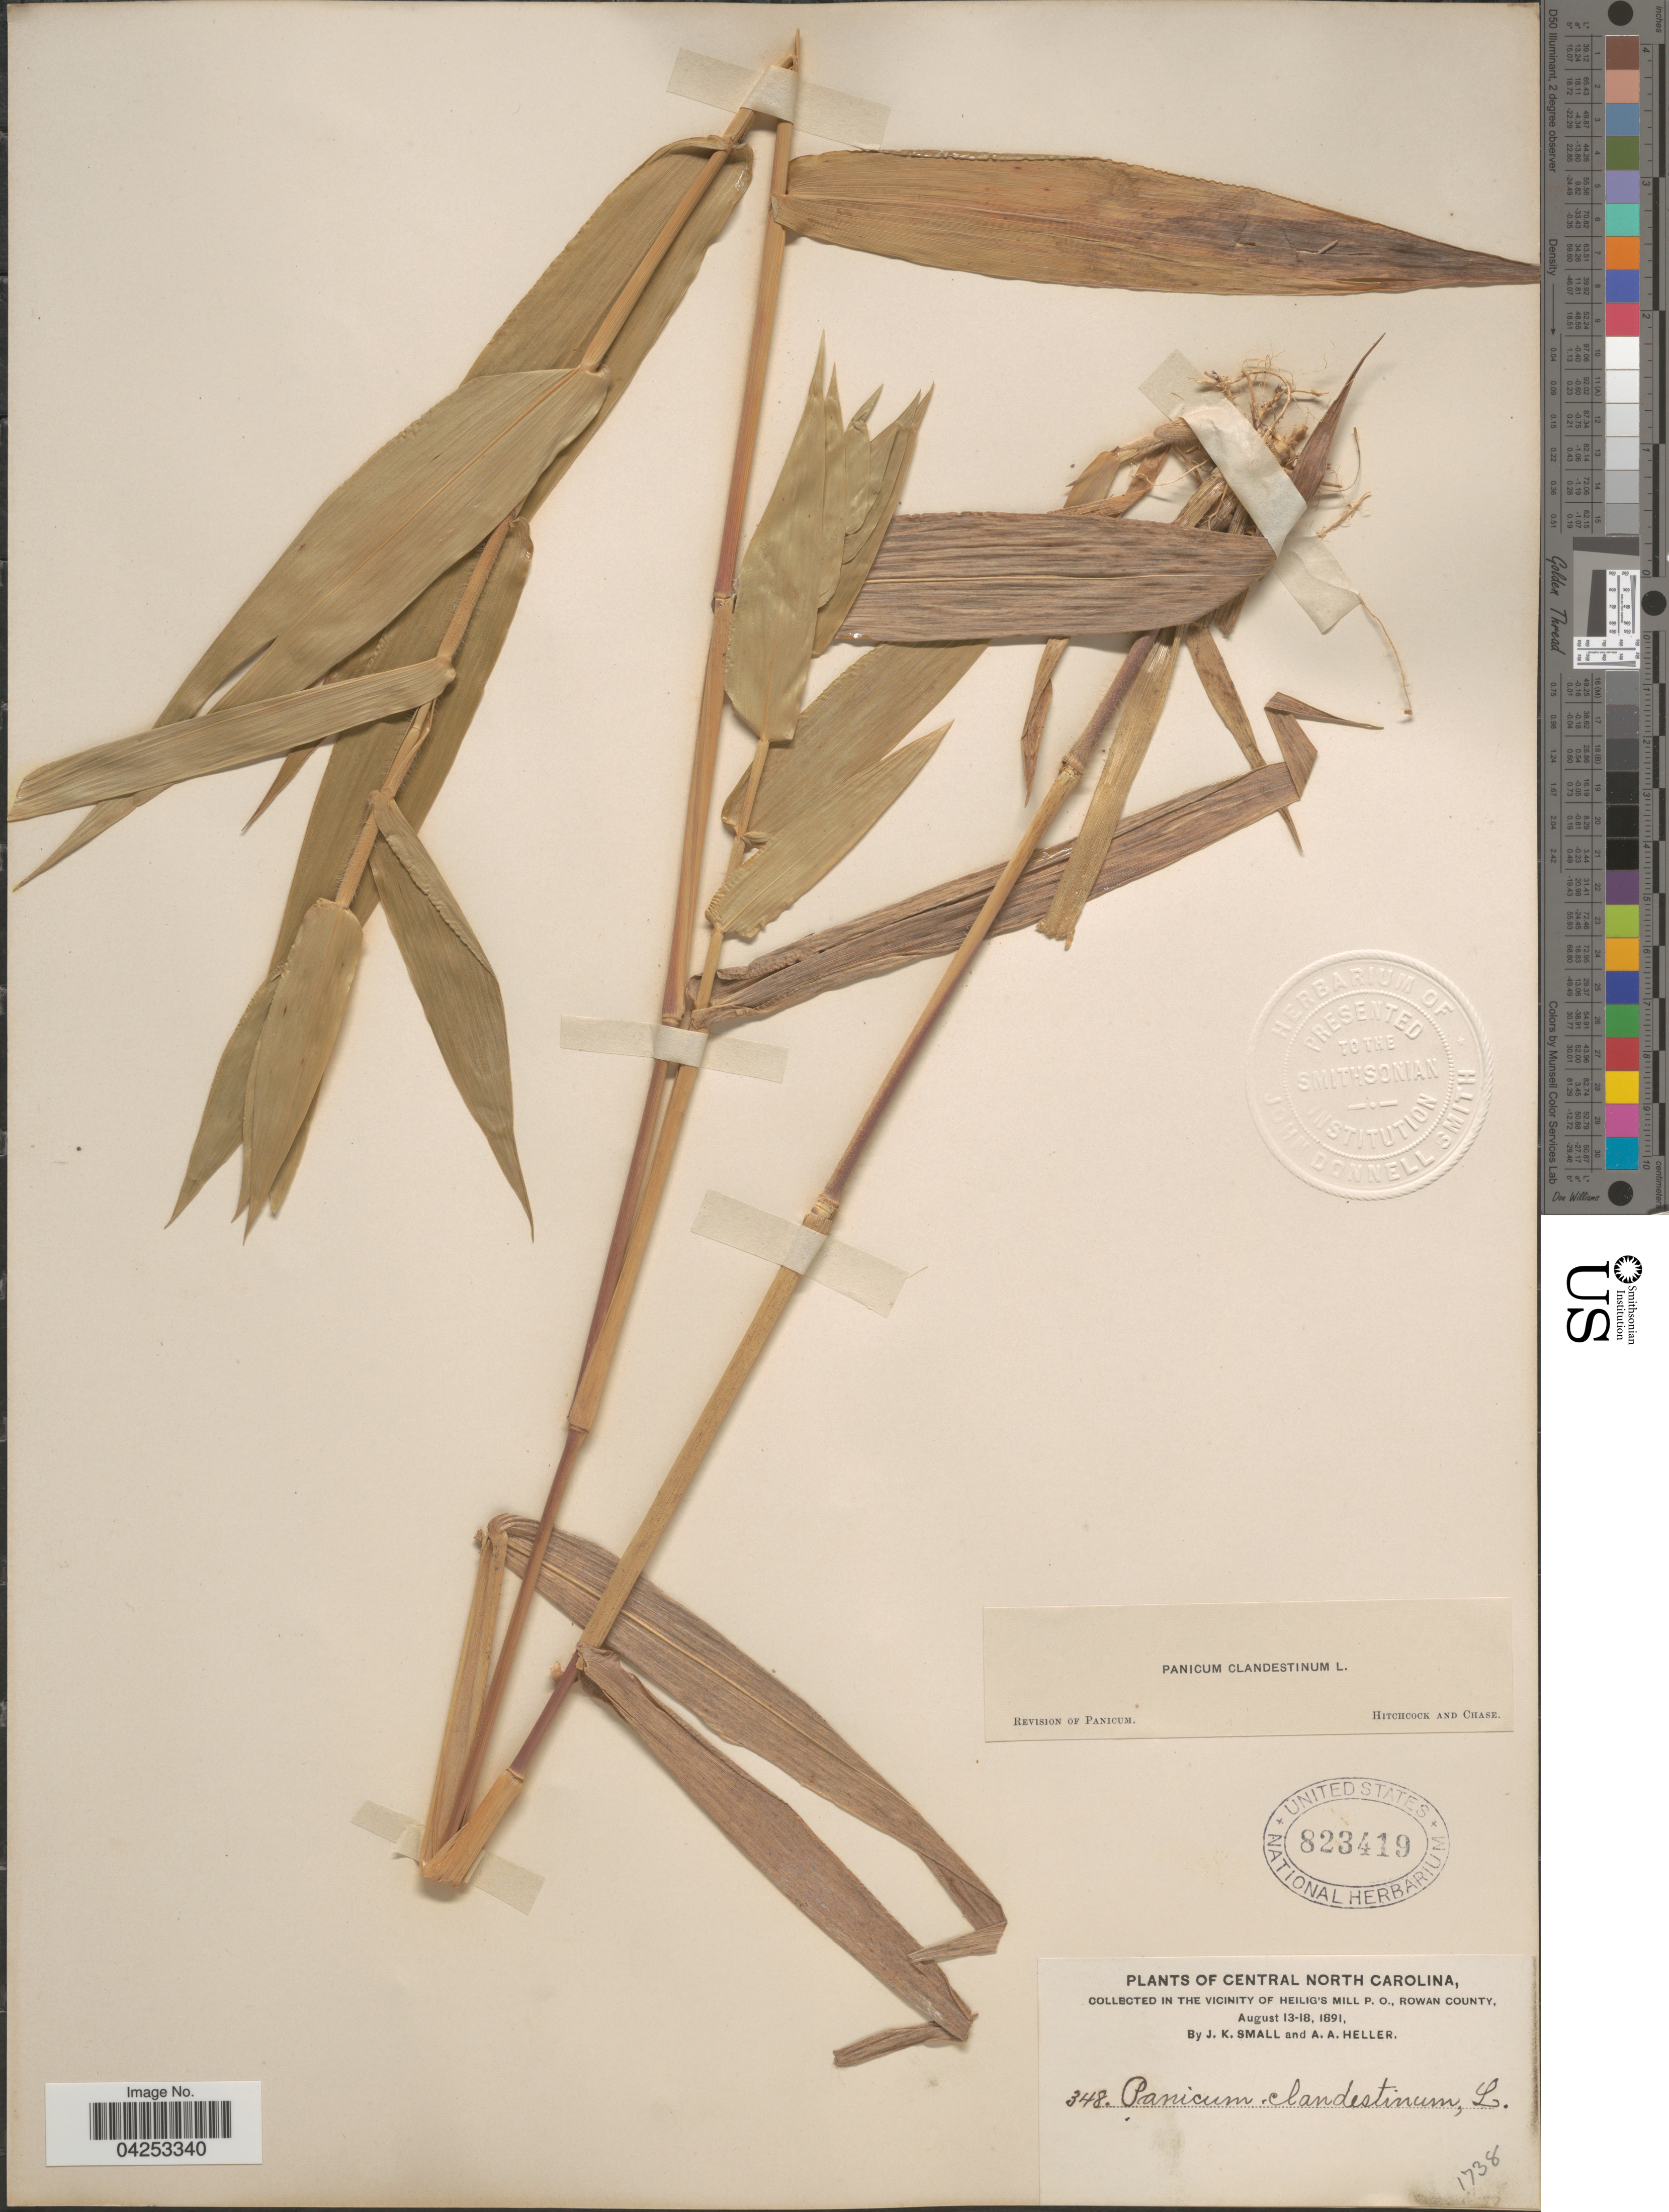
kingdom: Plantae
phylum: Tracheophyta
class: Liliopsida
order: Poales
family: Poaceae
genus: Dichanthelium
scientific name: Dichanthelium clandestinum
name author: (L.) Gould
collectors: J. K. Small & A. A. Heller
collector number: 348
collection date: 1891-08-13/1891-08-18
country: United States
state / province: North Carolina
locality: Central North Carolina, in the Vicinity of Heilig's Mill P. O., Rowan County.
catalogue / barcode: US 823419